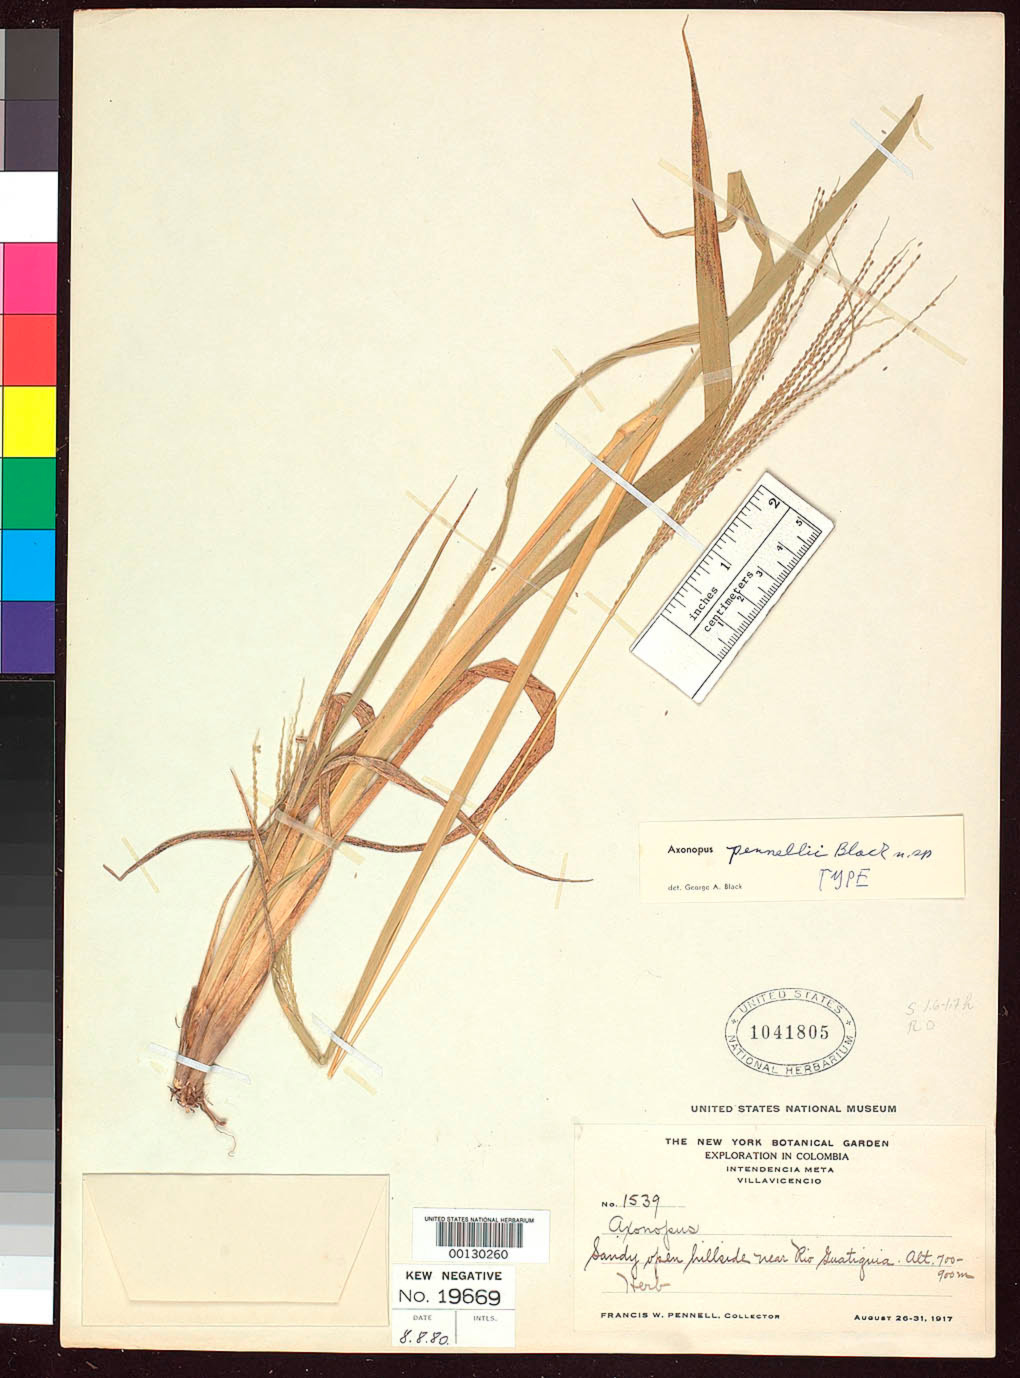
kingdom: Plantae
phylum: Tracheophyta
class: Liliopsida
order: Poales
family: Poaceae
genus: Axonopus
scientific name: Axonopus pennellii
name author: G.A. Black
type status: Holotype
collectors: F. W. Pennell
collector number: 1539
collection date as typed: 26 Aug 1917 to 31 Aug 1917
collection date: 1917-08-26/1917-08-31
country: Colombia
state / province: Meta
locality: Villa Vicencia, near Rio Guatiquia.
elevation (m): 700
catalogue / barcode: US 1041805